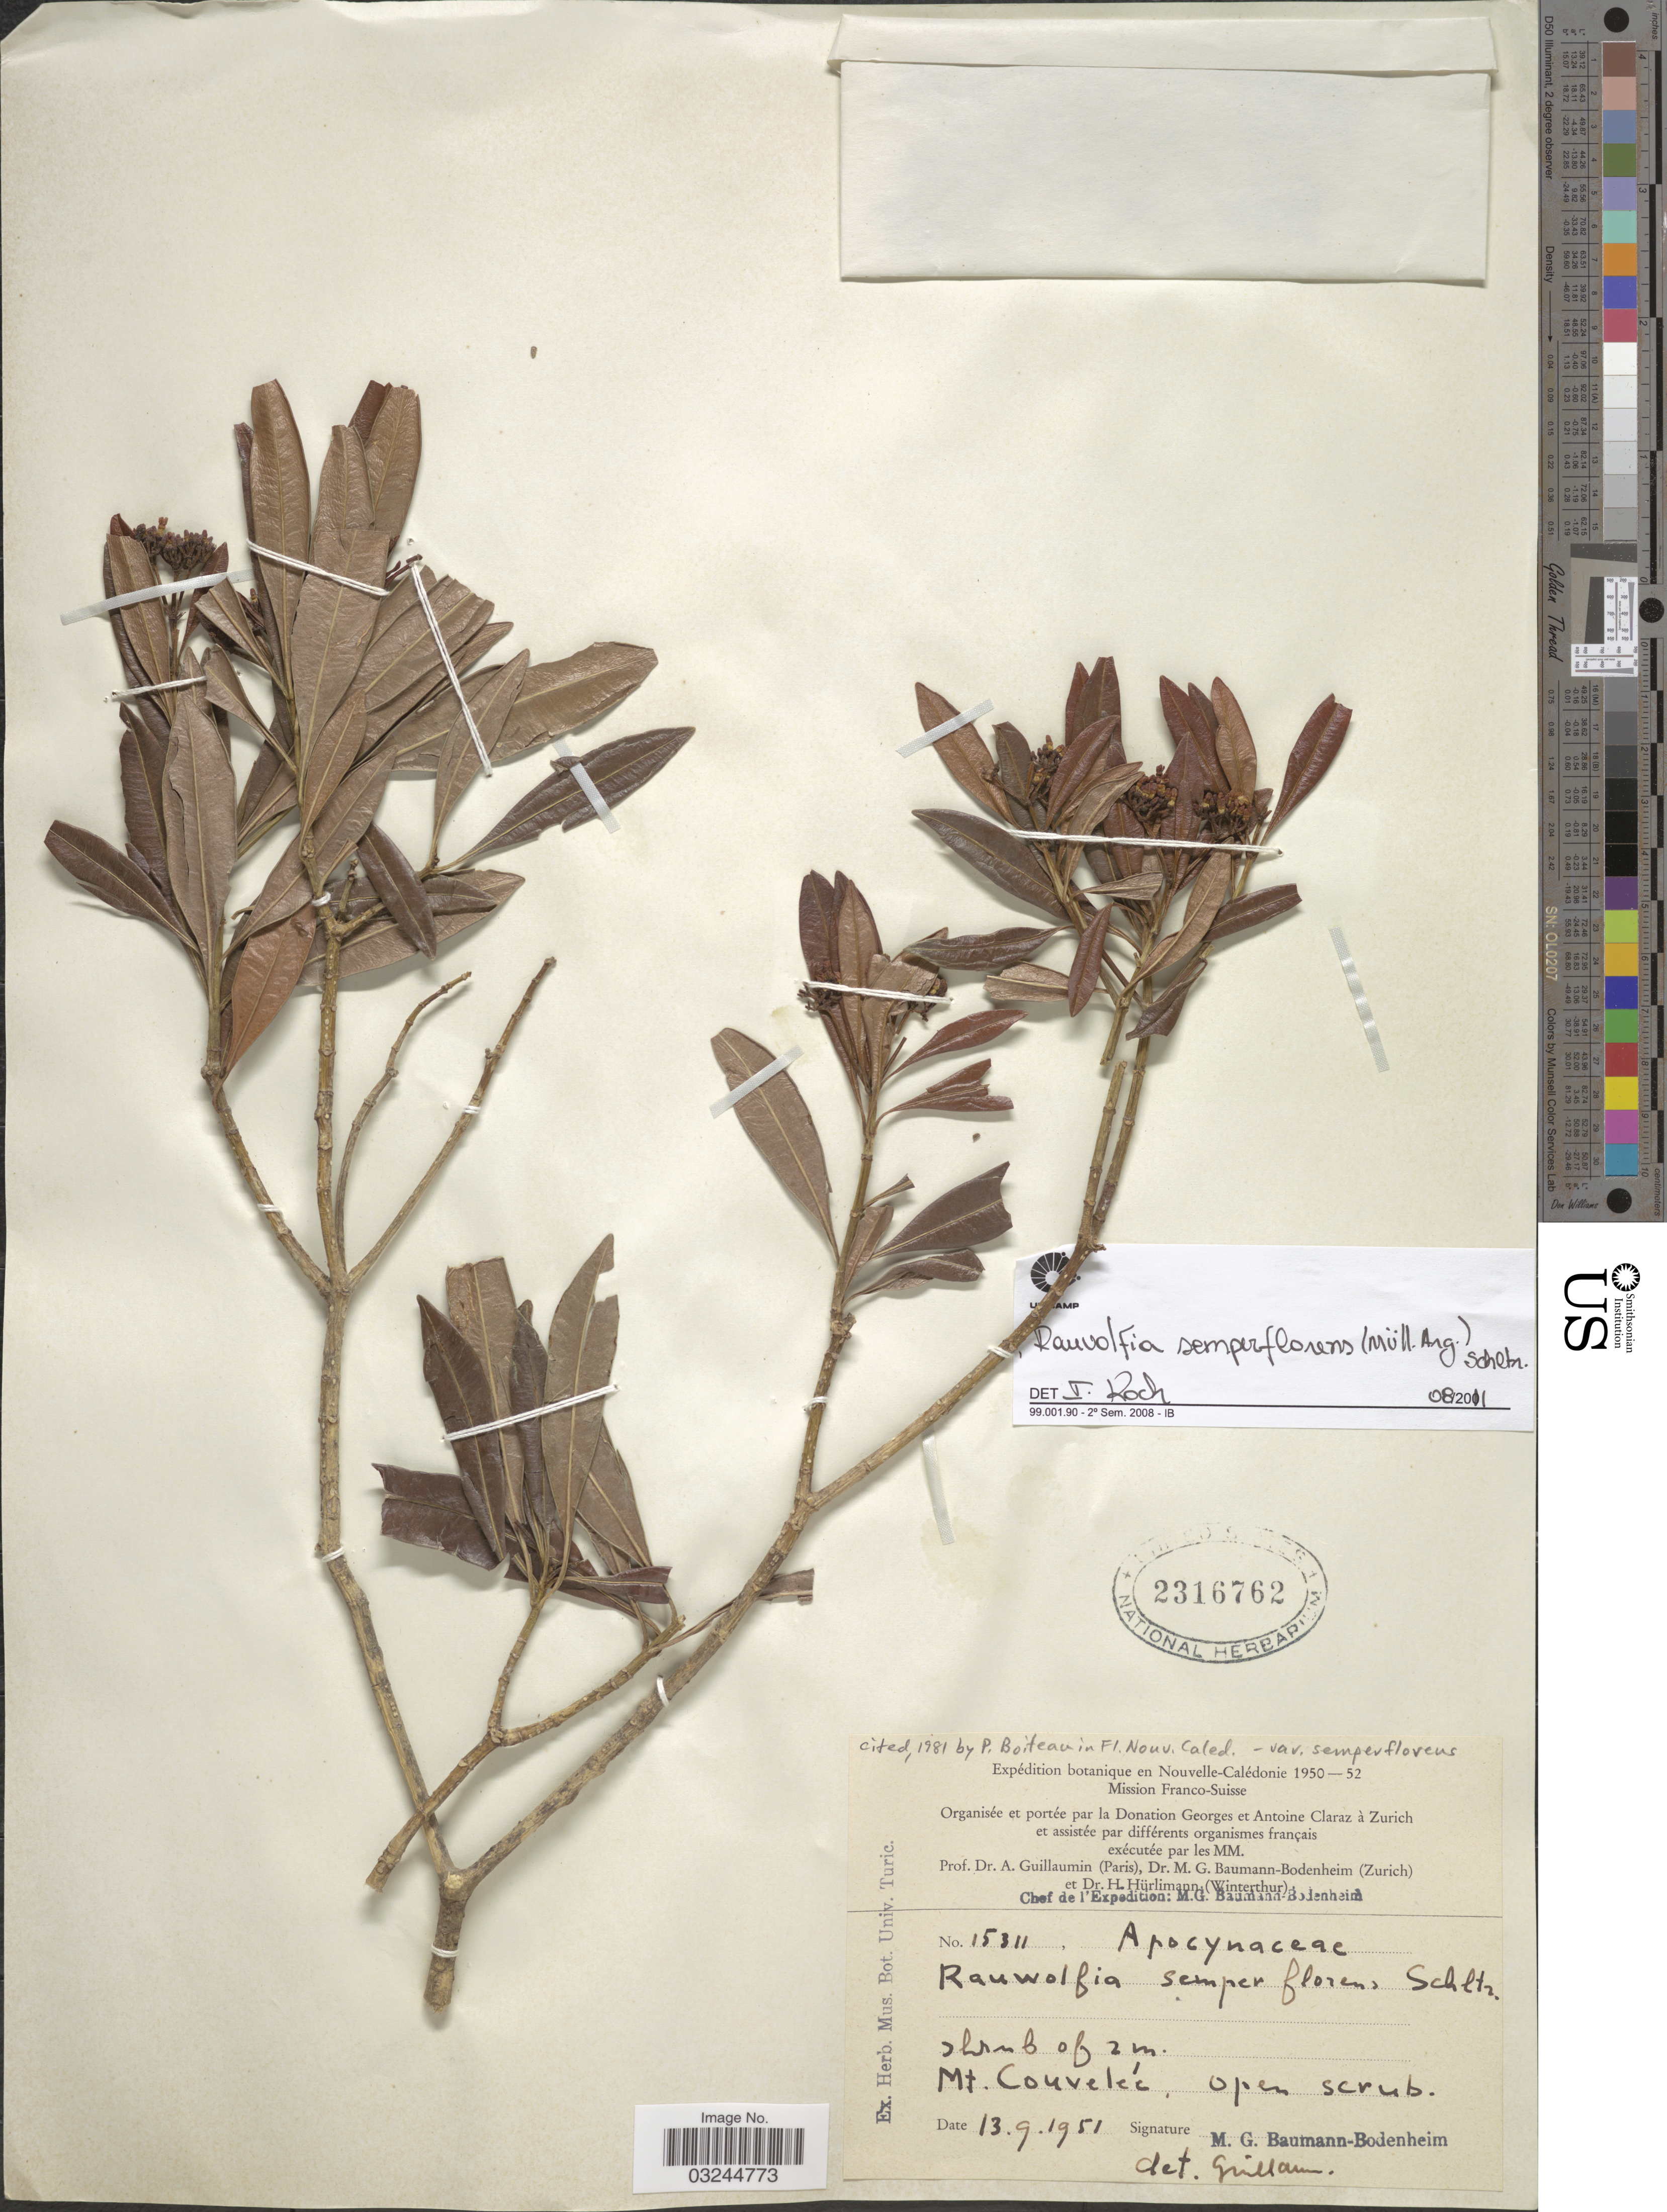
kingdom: Plantae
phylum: Tracheophyta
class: Magnoliopsida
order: Gentianales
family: Apocynaceae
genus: Rauvolfia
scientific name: Rauvolfia semperflorens var. semperflorens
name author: (Müll. Arg.) Schltr.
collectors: M. G. Baumann-Bodenheim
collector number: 15311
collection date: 1951-09-13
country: New Caledonia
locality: Nouvelle-Calédonie. Mt. Couvelée.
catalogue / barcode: US 2316762